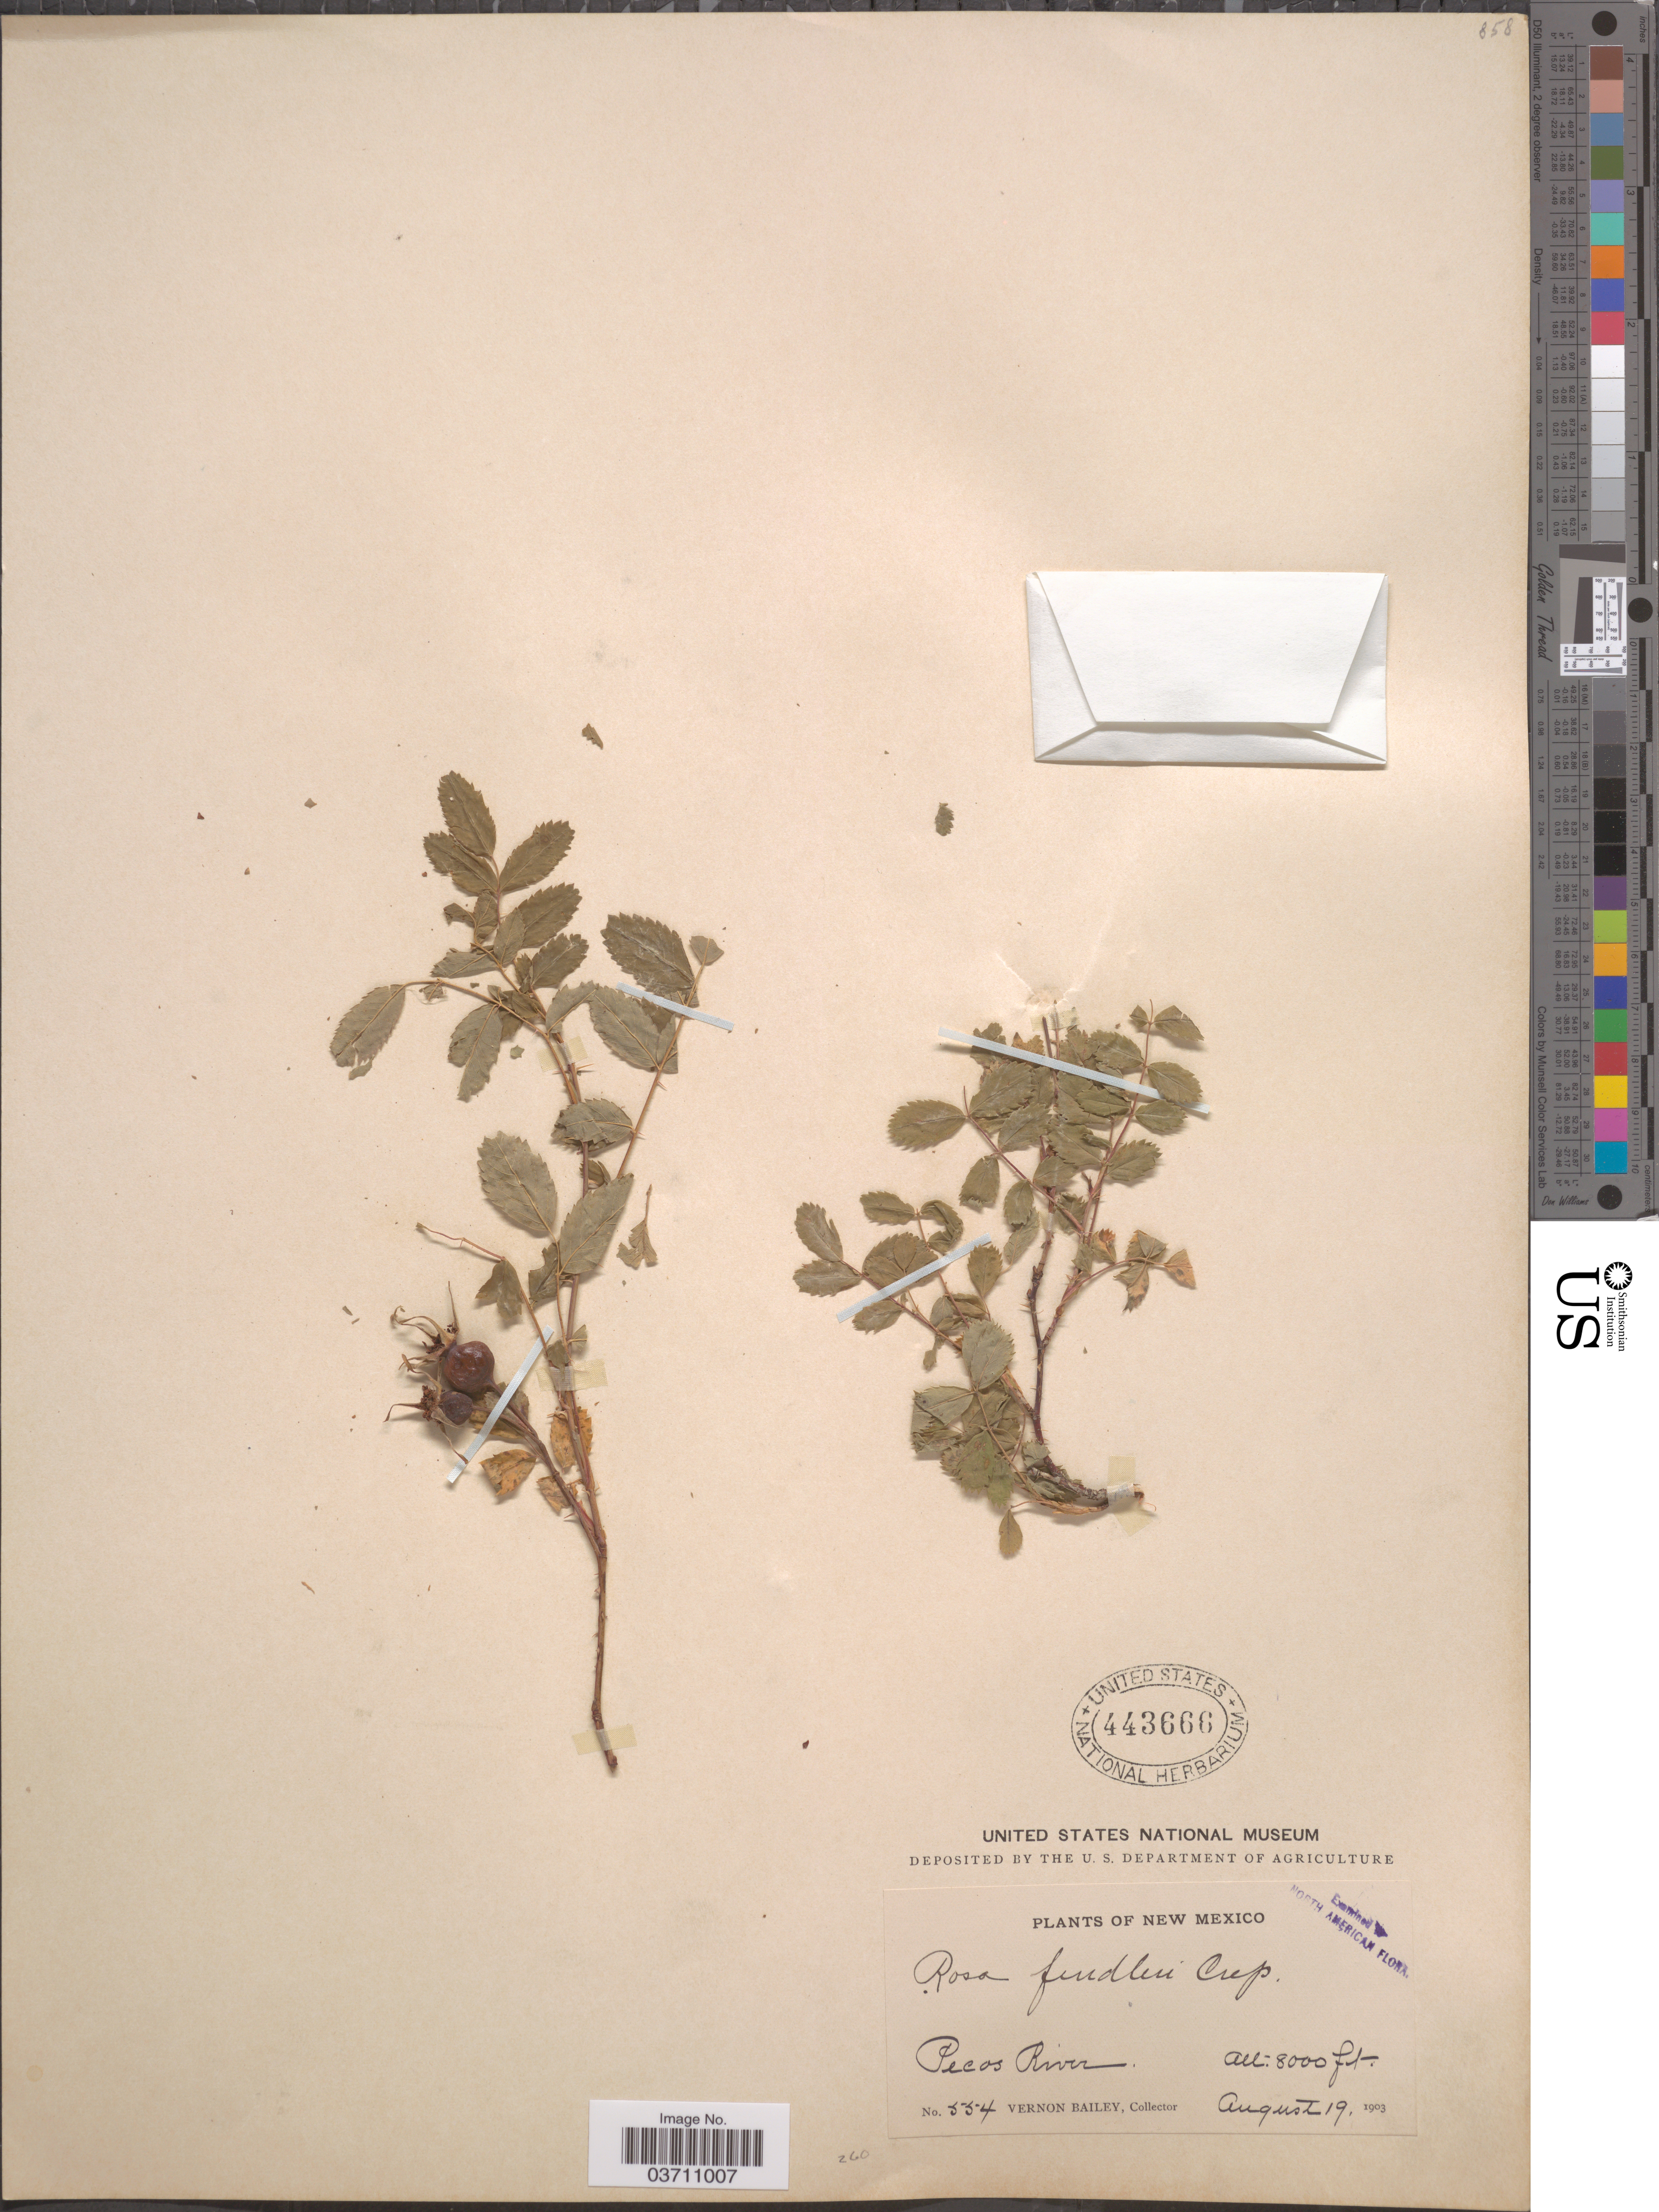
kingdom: Plantae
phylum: Tracheophyta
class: Magnoliopsida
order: Rosales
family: Rosaceae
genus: Rosa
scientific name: Rosa fendleri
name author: Crép.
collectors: V. O. Bailey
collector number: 554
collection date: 1903-08-19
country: United States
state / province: New Mexico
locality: Pecos River.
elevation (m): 2438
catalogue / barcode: US 443666